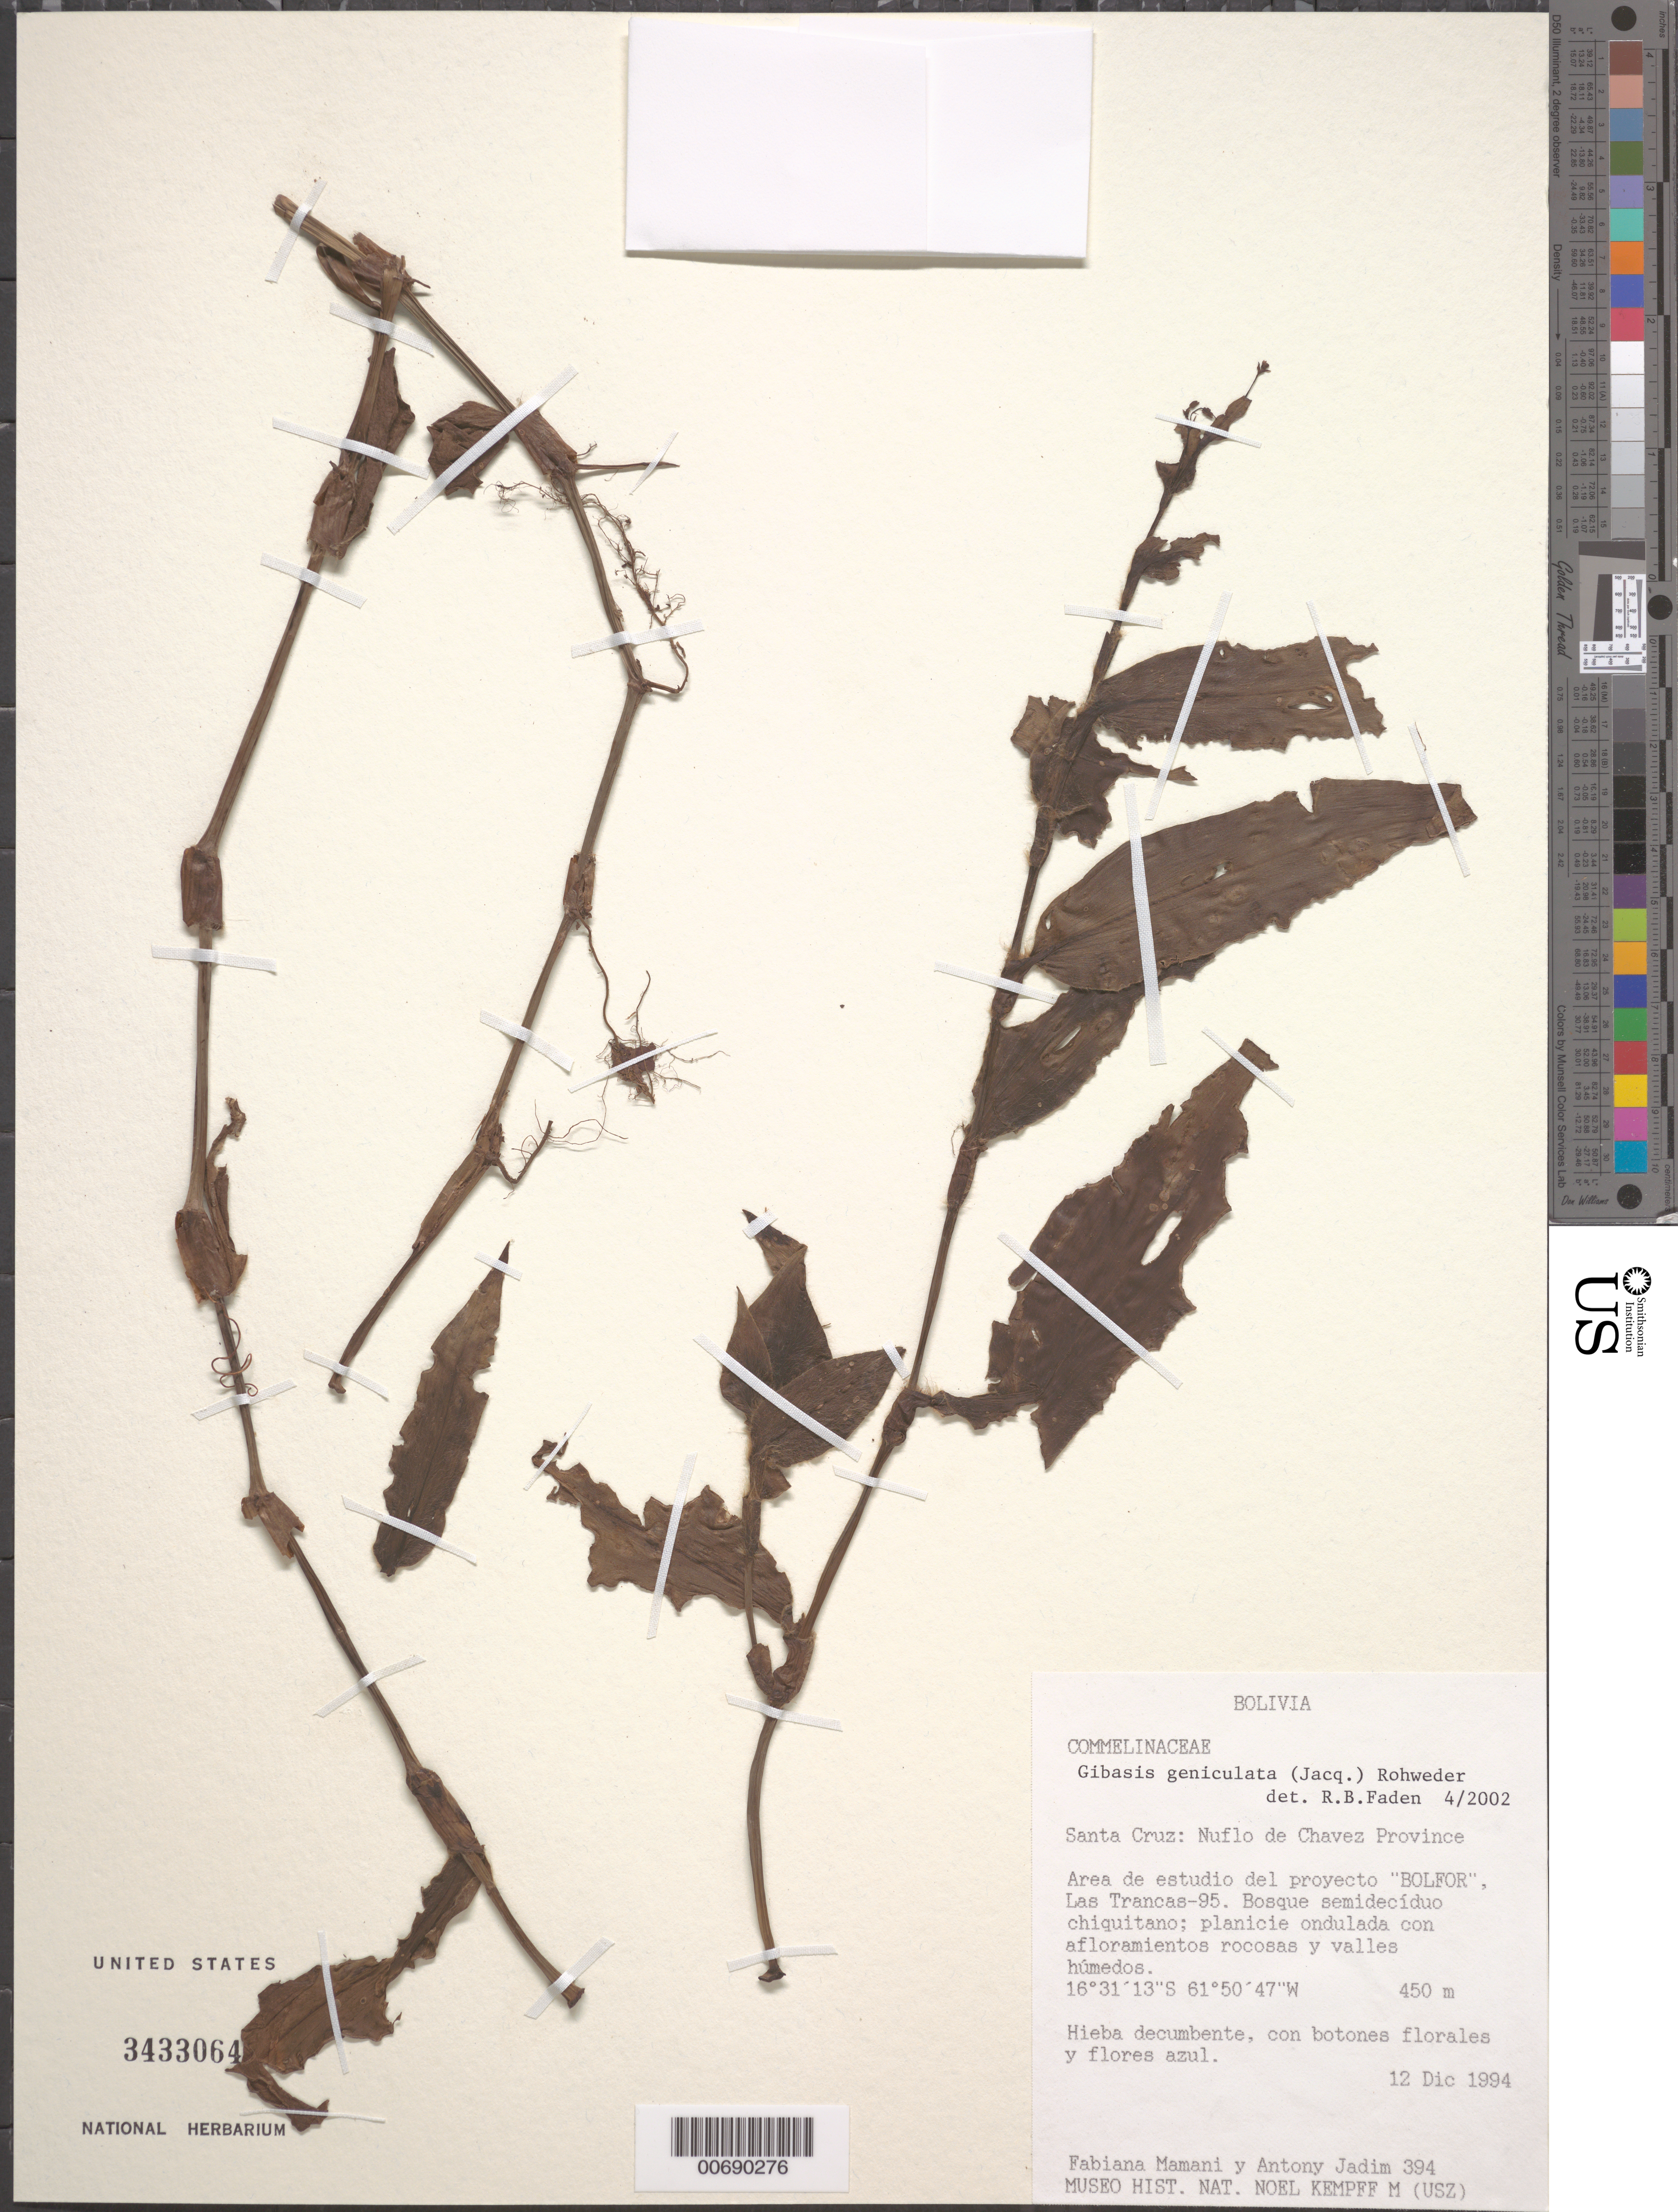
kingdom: Plantae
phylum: Tracheophyta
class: Liliopsida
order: Commelinales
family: Commelinaceae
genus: Gibasis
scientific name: Gibasis geniculata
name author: (Jacq.) Rohweder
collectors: F. Mamani & A. Jadim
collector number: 394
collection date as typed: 12 Dec 1994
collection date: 1994-12-12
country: Bolivia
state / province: Santa Cruz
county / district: Ñuflo de Chávez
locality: Bolfor, Las Tranccas 95.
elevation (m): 450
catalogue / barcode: US 3433064